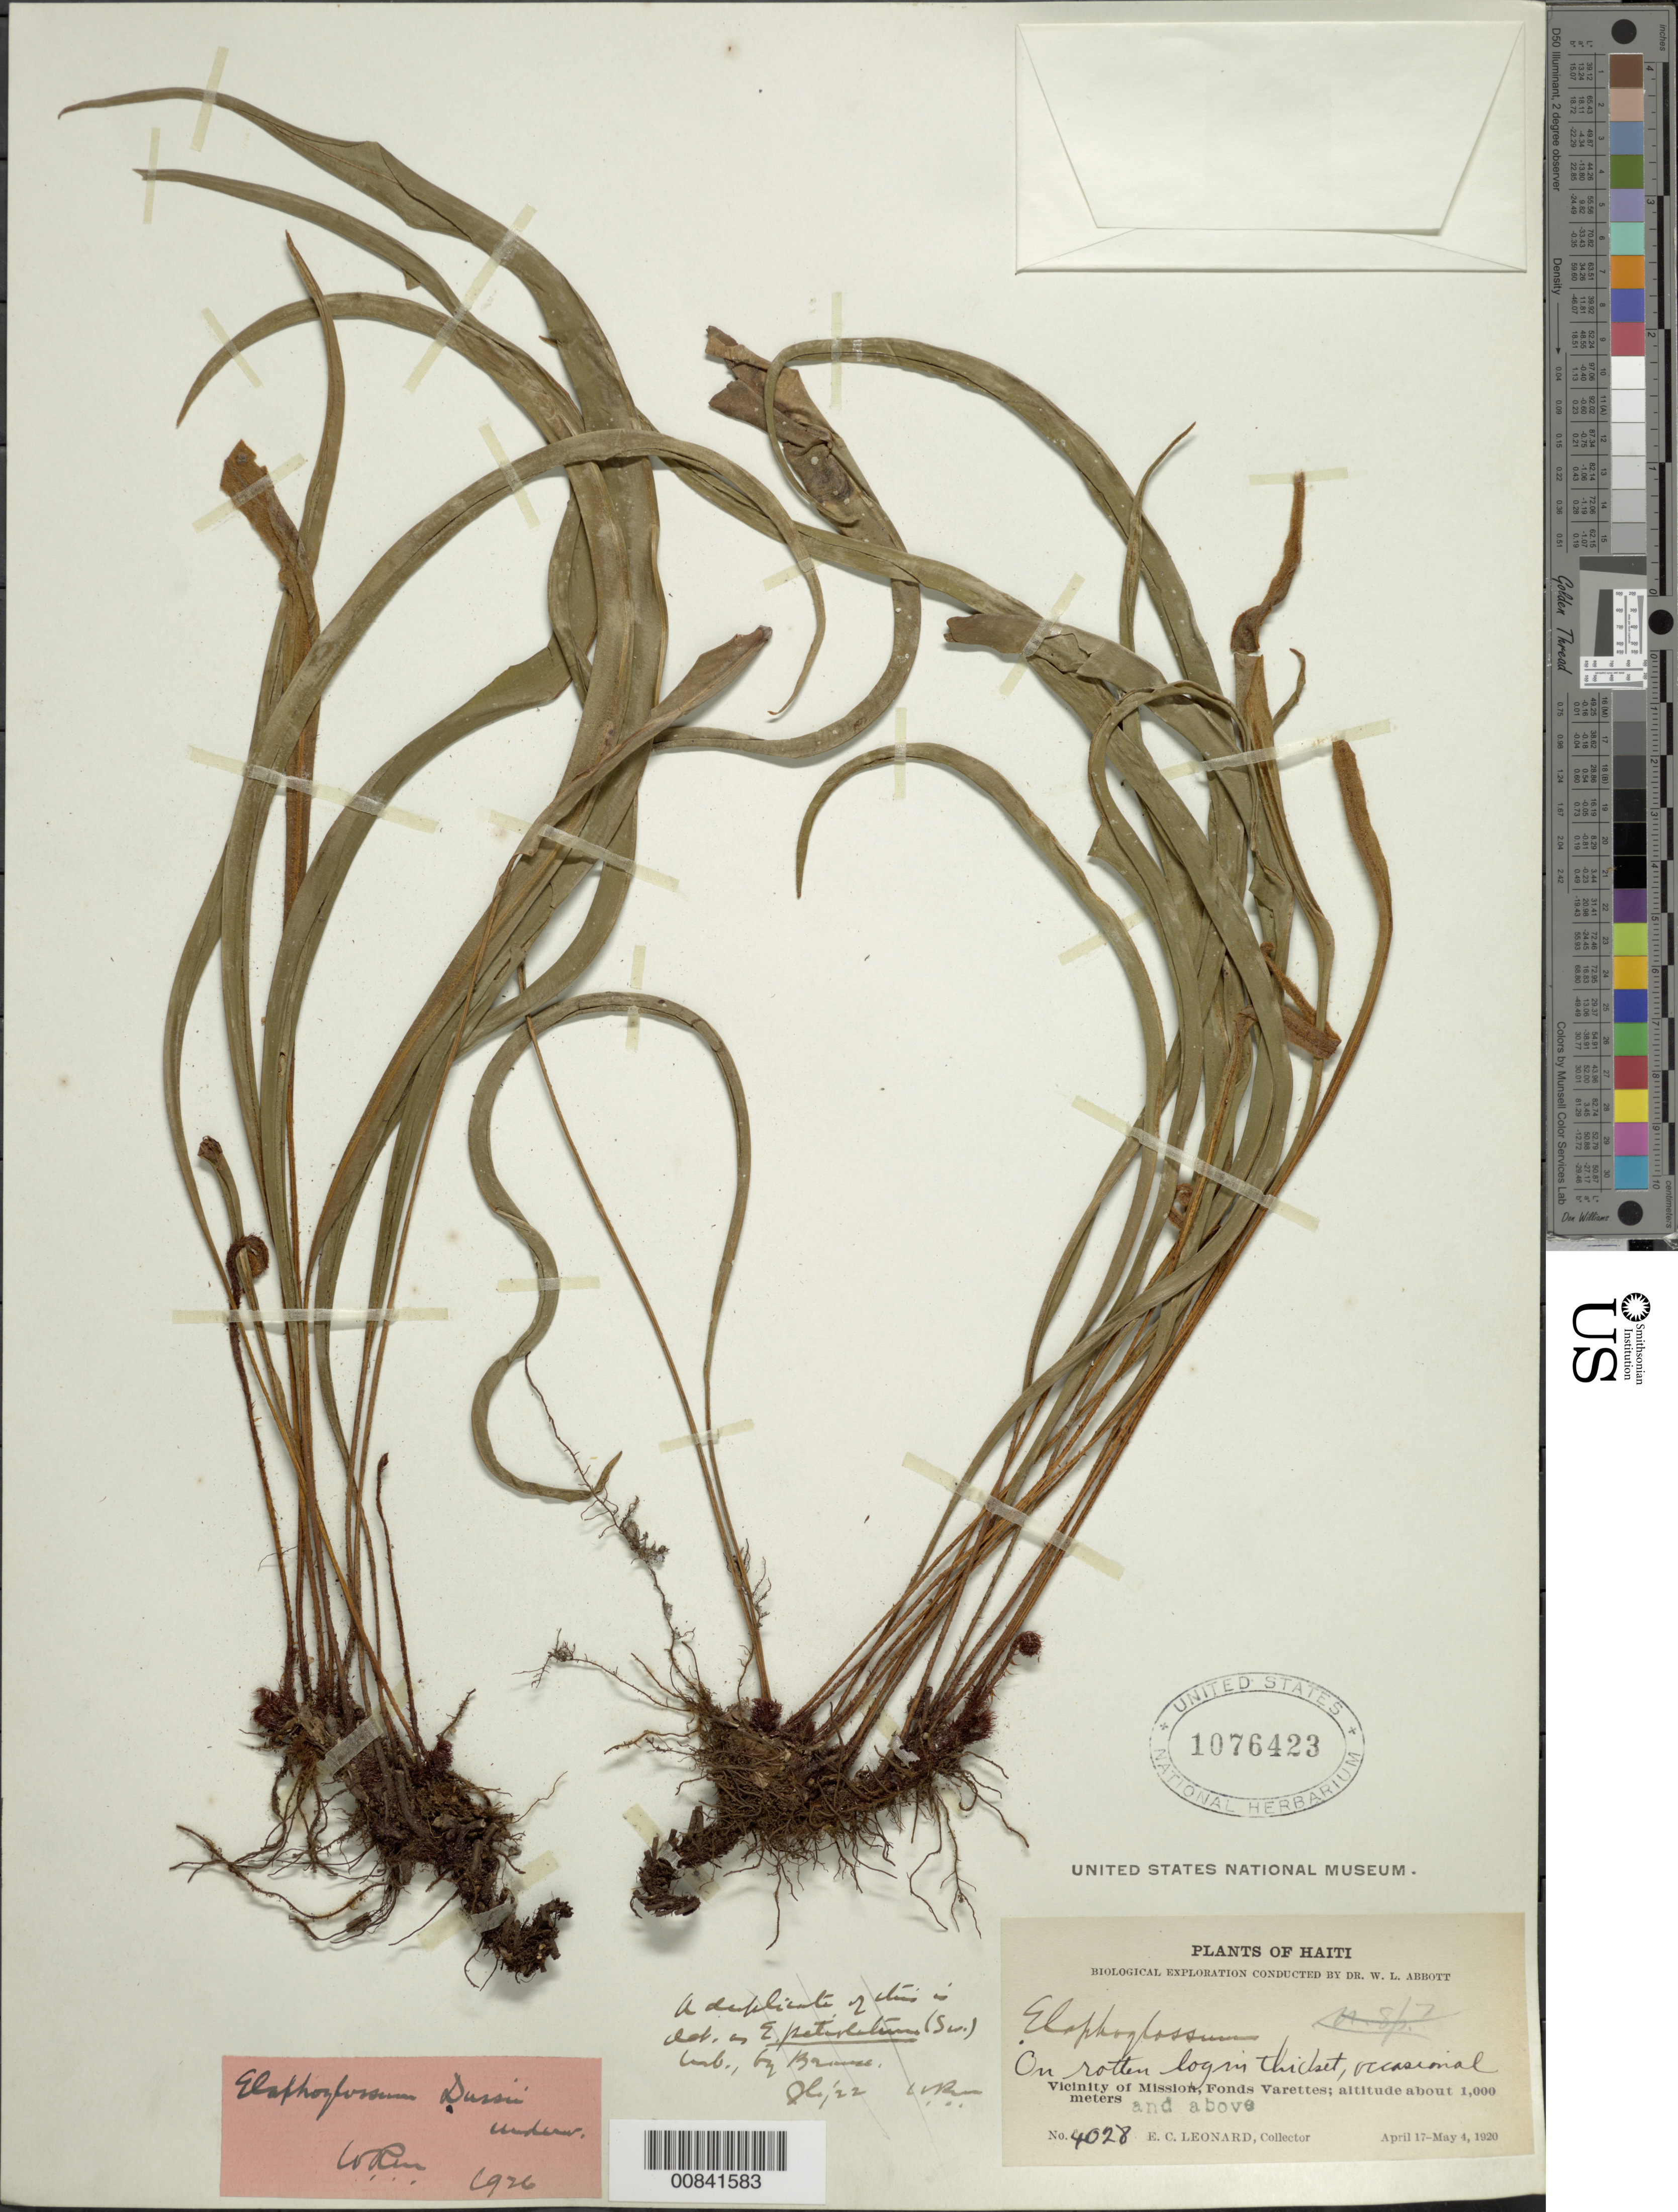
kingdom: Plantae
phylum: Tracheophyta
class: Polypodiopsida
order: Polypodiales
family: Dryopteridaceae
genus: Elaphoglossum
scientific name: Elaphoglossum petiolatum var. dussii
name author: (Underw. ex Maxon) Proctor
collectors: E. C. Leonard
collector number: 4028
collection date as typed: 17 Apr 1920 to 04 May 1920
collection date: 1920-04-17/1920-05-04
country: Haiti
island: Hispaniola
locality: Fonds Varettes, vicinity Mission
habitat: Thicket, on rotten log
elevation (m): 1000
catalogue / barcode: US 1076423